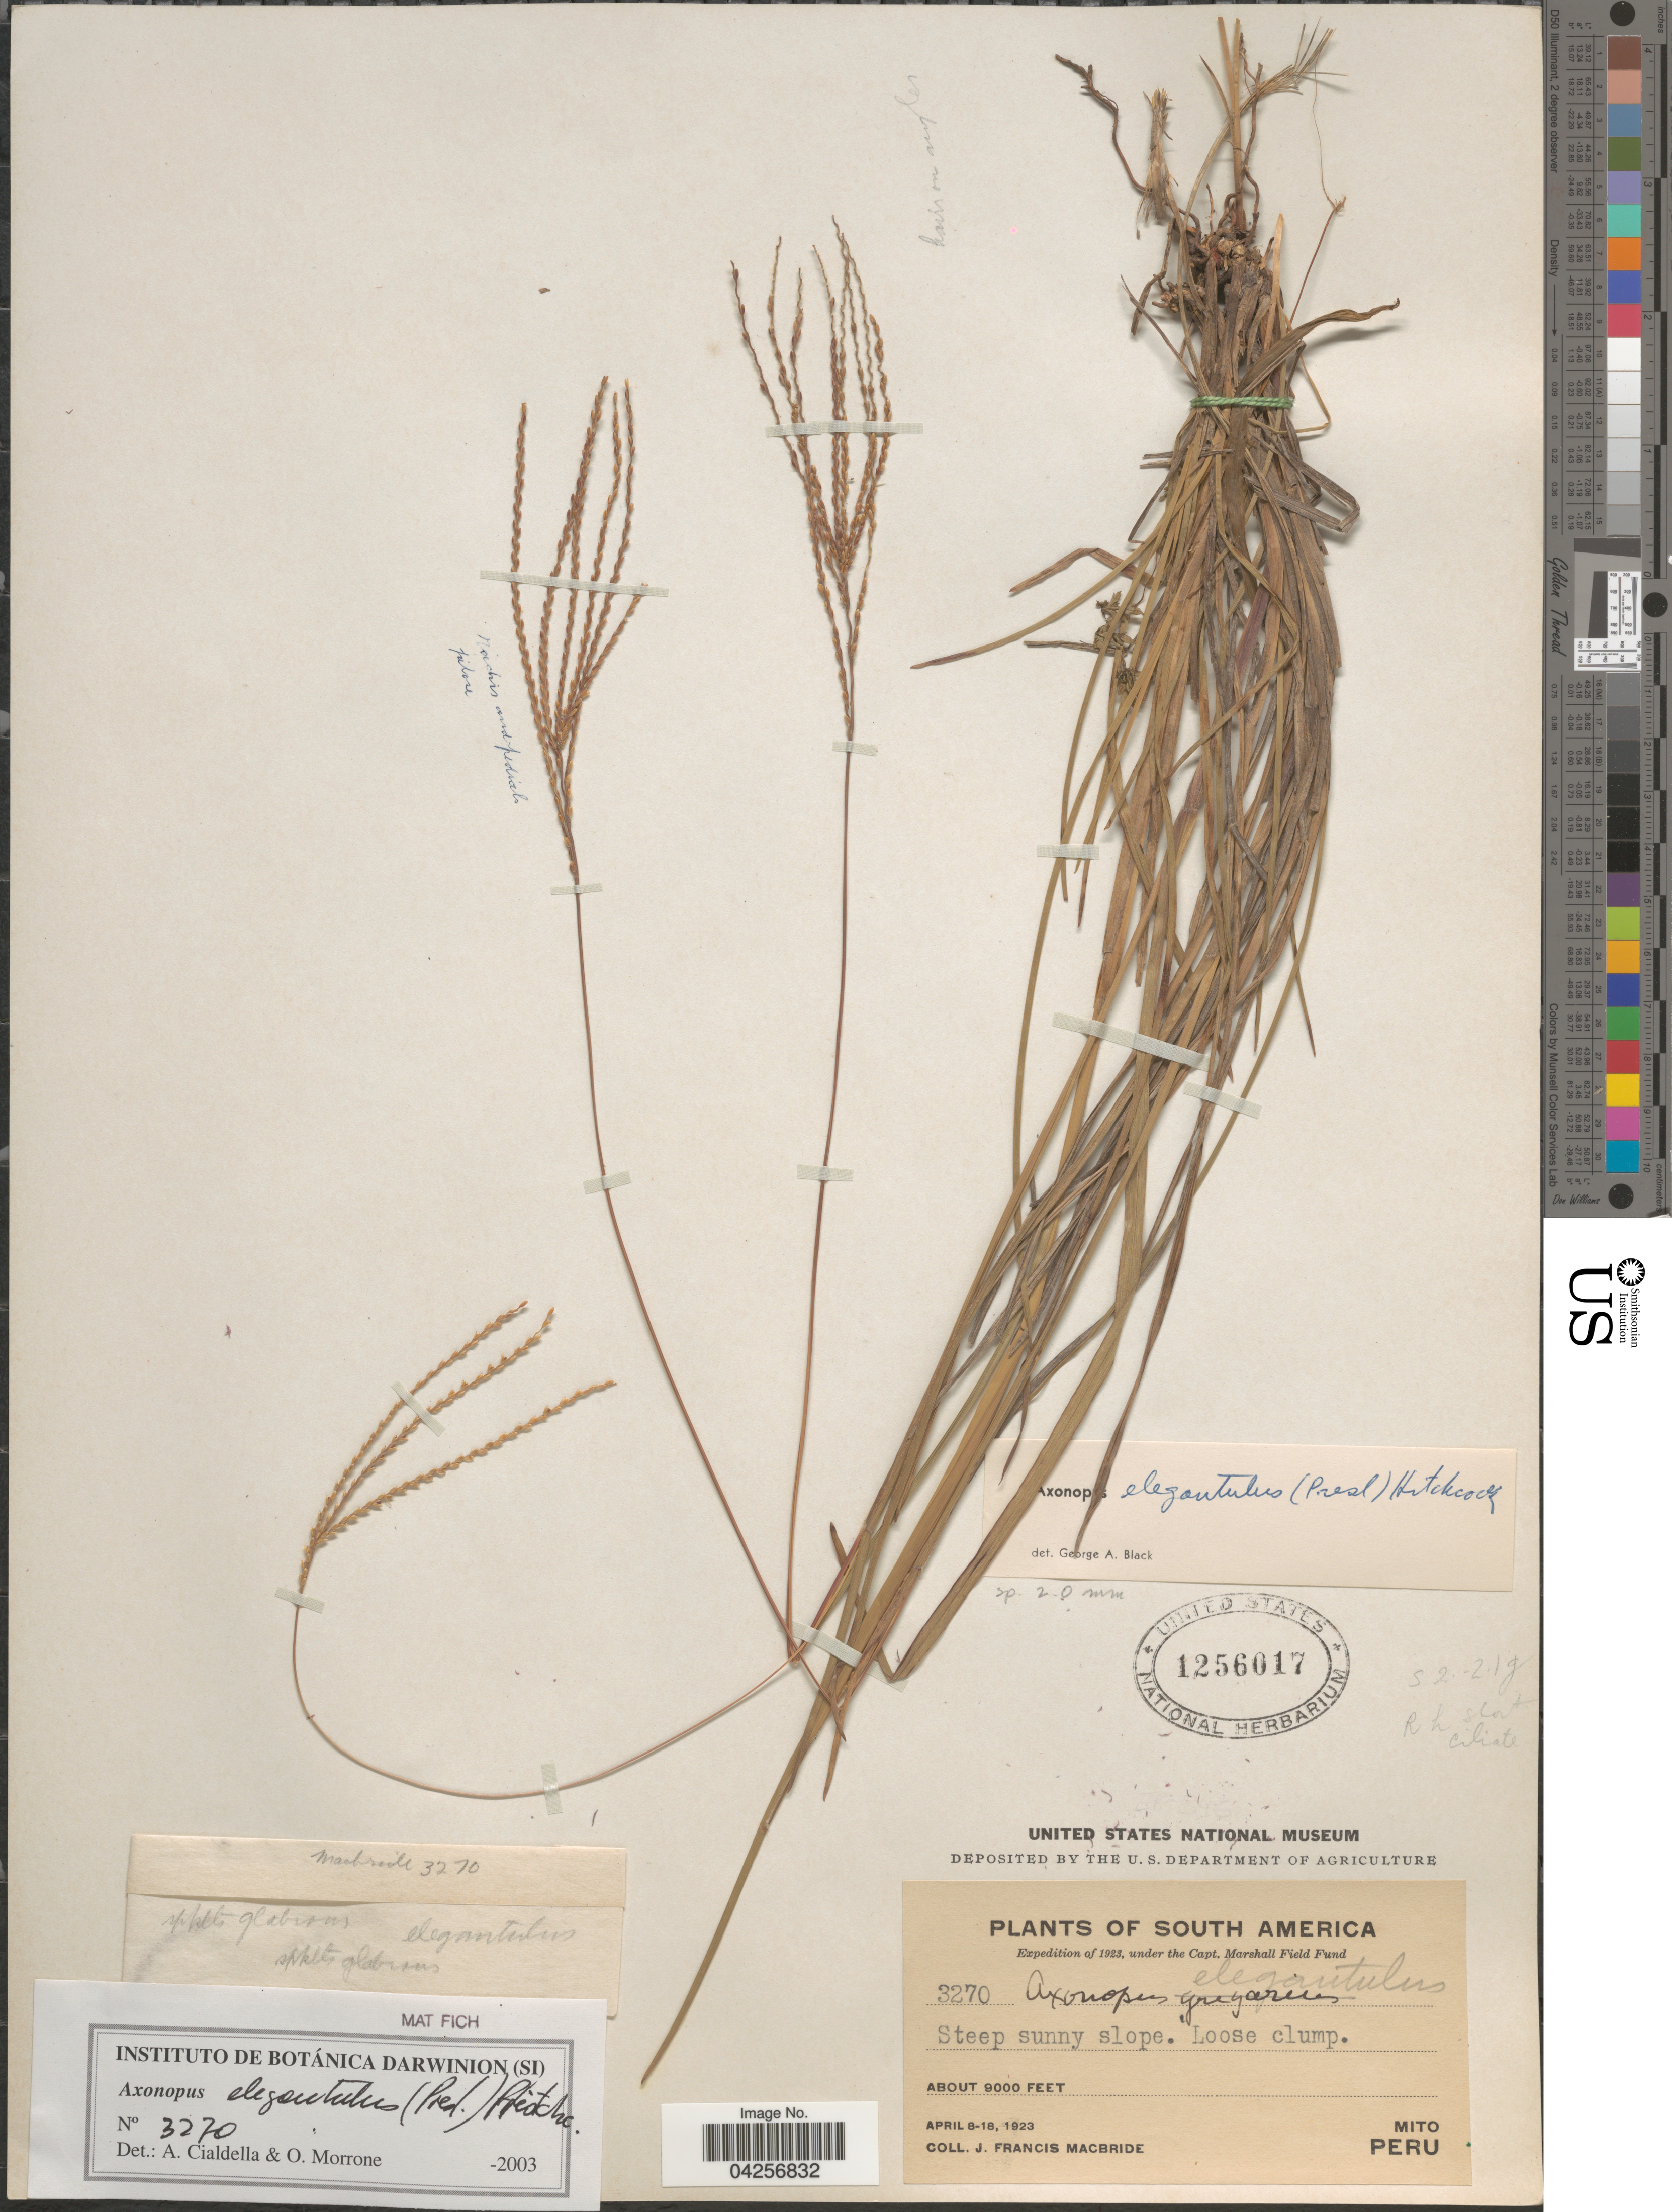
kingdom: Plantae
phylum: Tracheophyta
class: Liliopsida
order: Poales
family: Poaceae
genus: Axonopus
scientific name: Axonopus elegantulus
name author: (J. Presl) Hitchc.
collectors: J. F. Macbride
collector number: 3270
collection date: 1923-04-08/1923-04-18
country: Peru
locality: Expedition of 1923. Mito.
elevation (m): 2743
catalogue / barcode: US 1256017